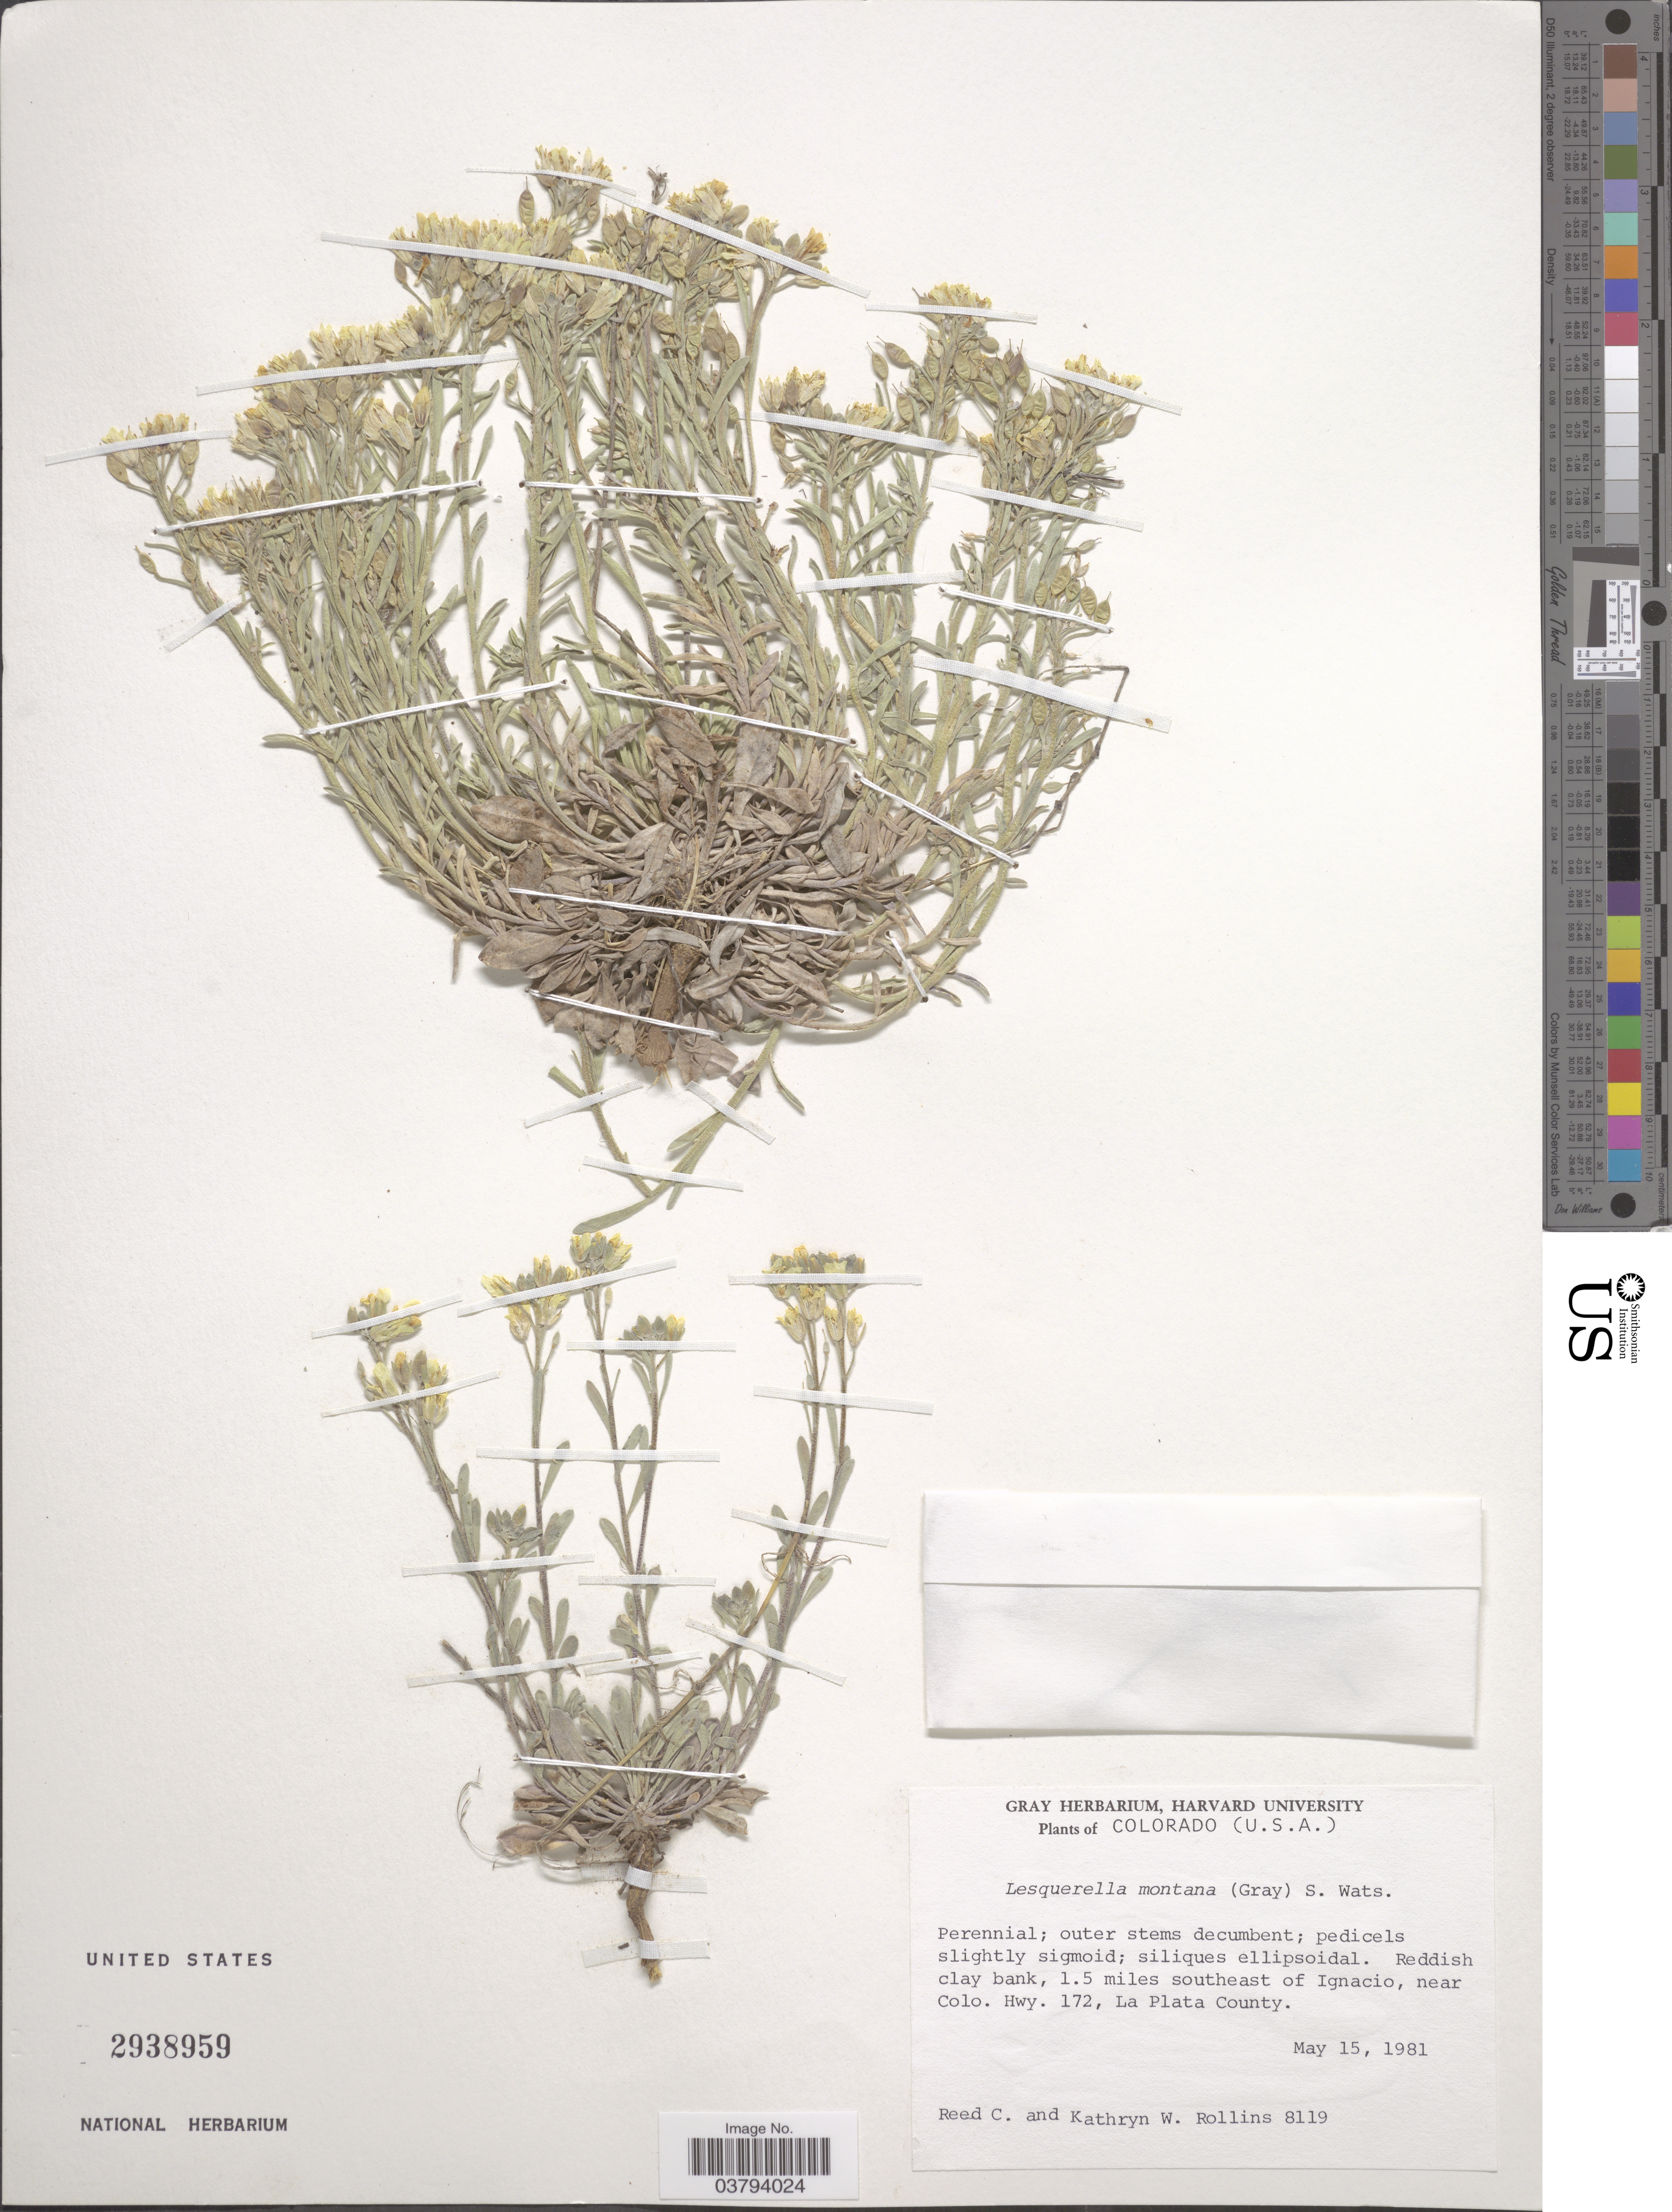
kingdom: Plantae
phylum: Tracheophyta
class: Magnoliopsida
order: Brassicales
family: Brassicaceae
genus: Lesquerella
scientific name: Lesquerella montana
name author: (A. Gray) S. Watson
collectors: R. C. Rollins & K. W. Rollins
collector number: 8119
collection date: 1981-05-15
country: United States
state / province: Colorado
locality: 1.5 miles southeast of Ignacio, near Colo. Hwy. 172, La Plata County.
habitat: reddish clay bank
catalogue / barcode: US 2938959